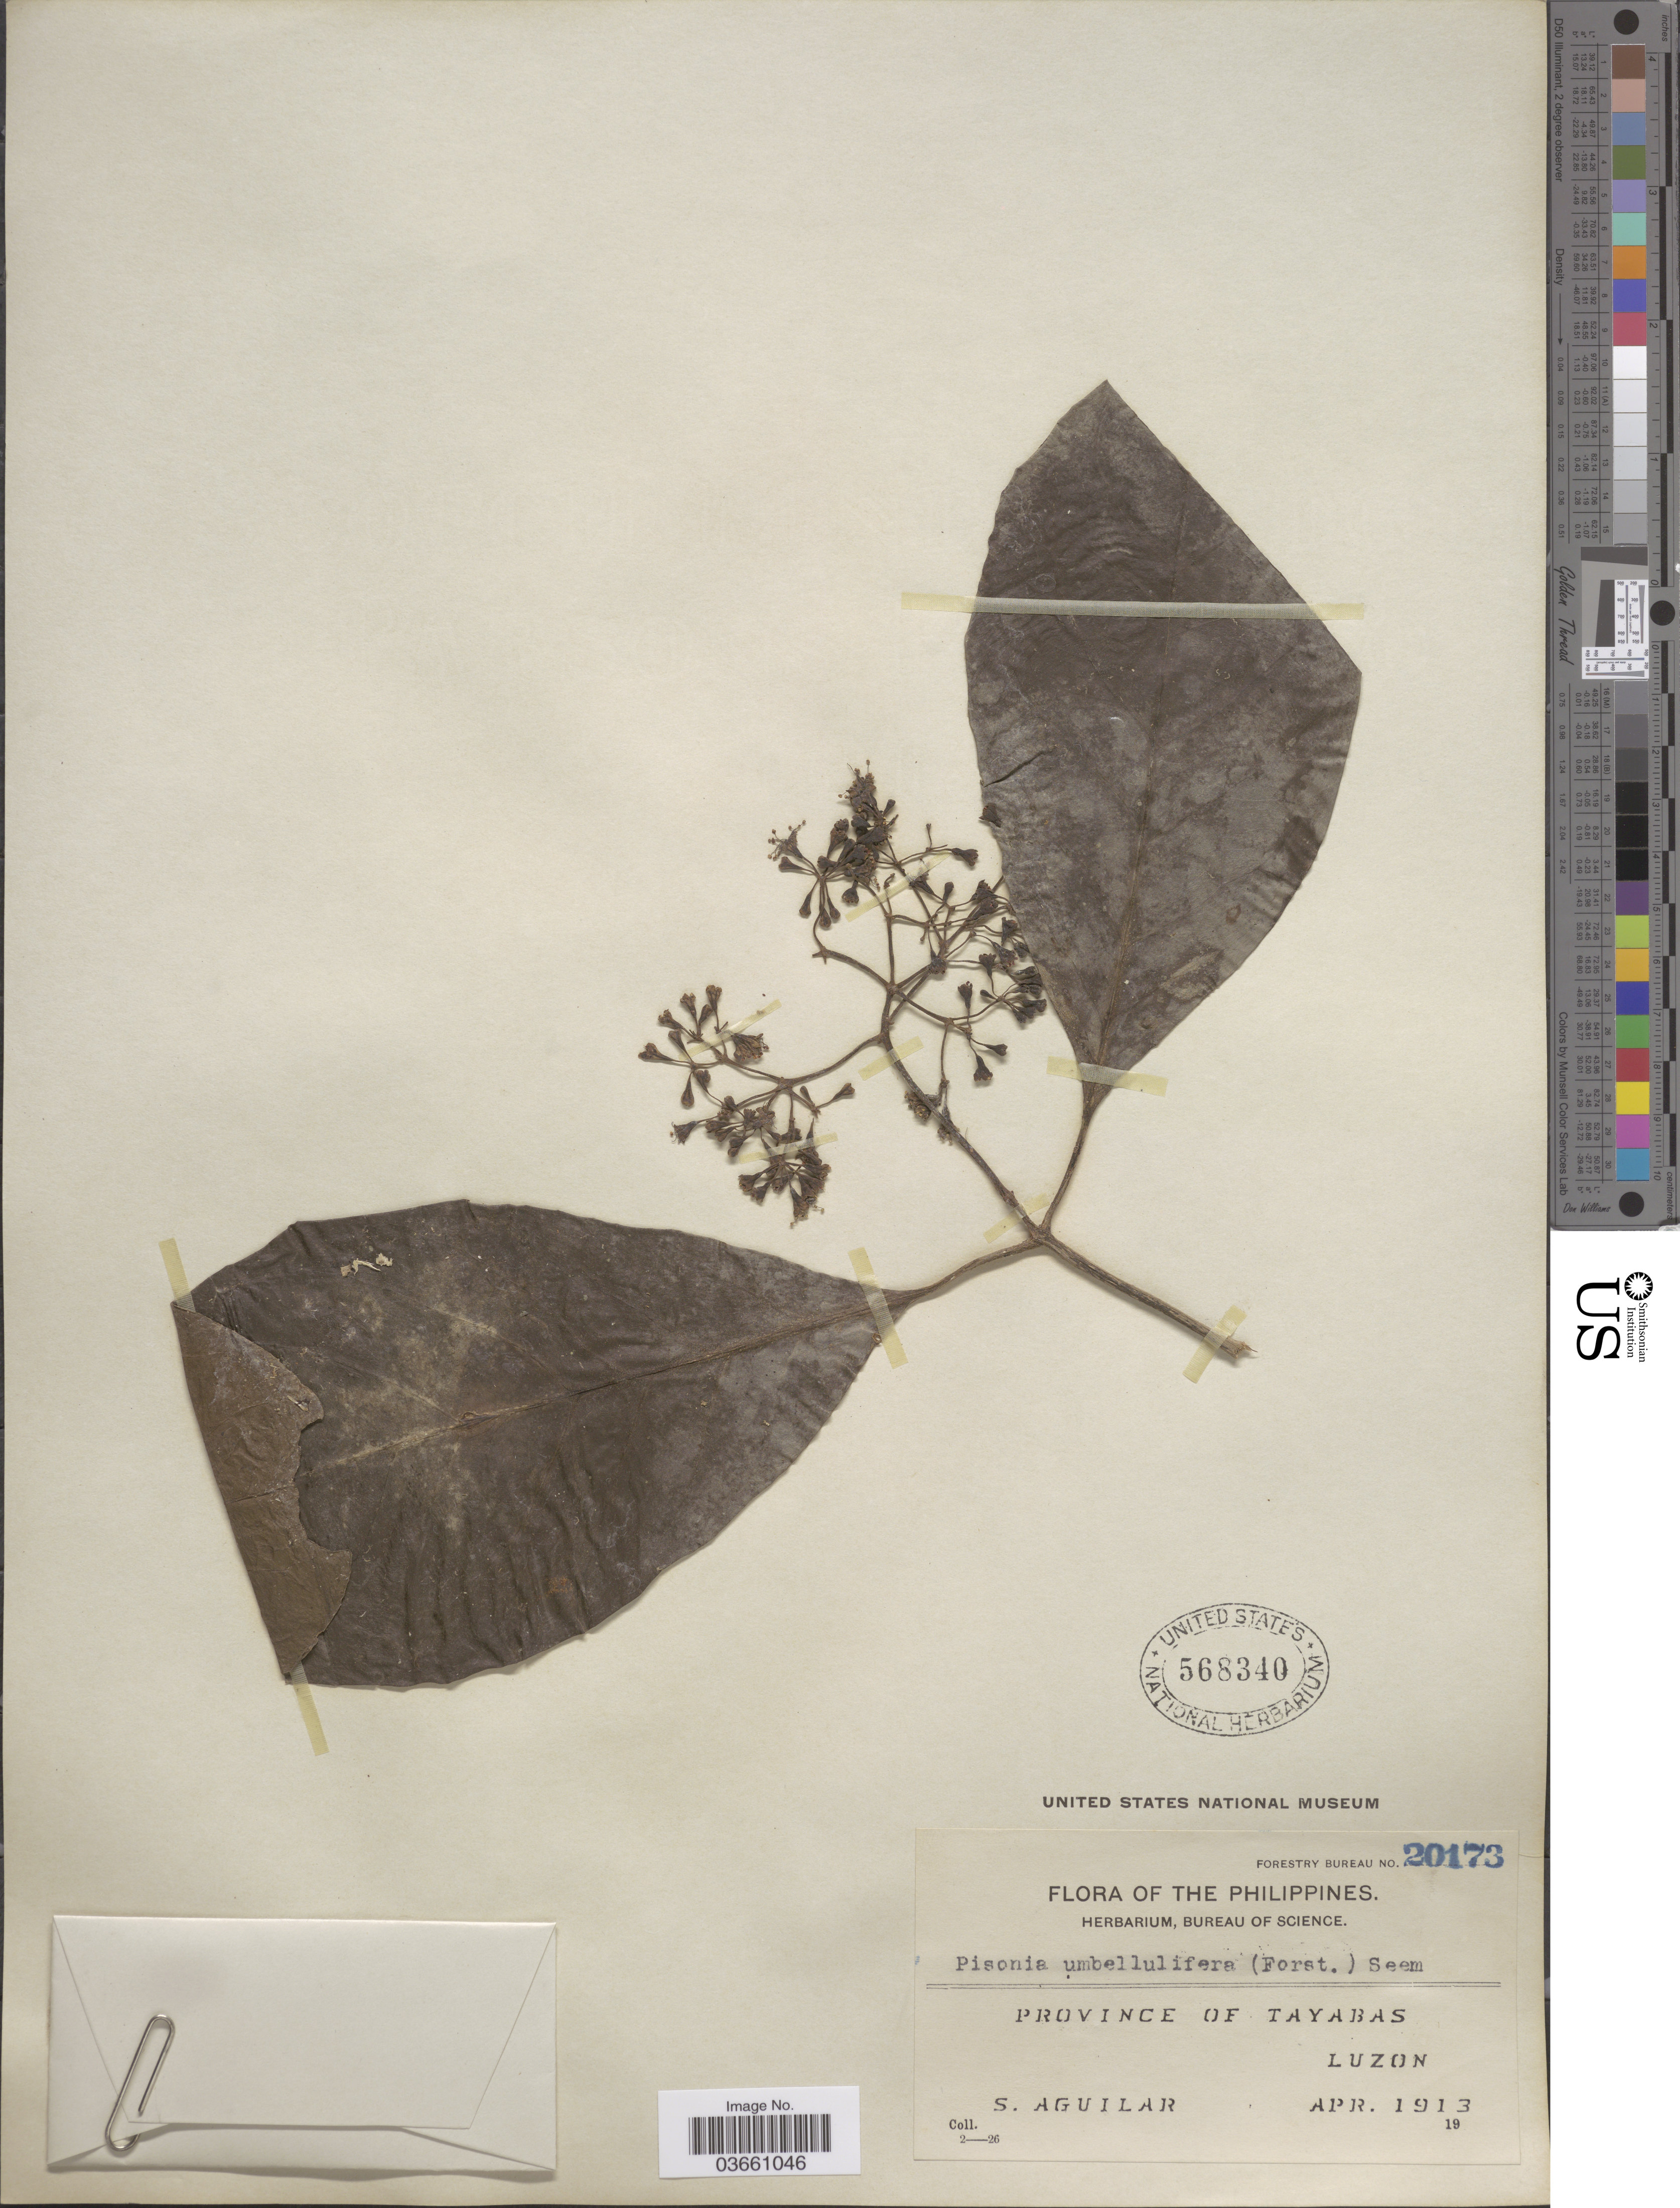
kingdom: Plantae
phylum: Tracheophyta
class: Magnoliopsida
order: Caryophyllales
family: Nyctaginaceae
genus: Pisonia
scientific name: Pisonia umbellifera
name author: (J.R. Forst. & G. Forst.) Seem.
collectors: S. Aguilar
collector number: Forestry Bureau 20173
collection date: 1913-04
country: Philippines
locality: Province of Tayabas. Luzon.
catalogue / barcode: US 568340